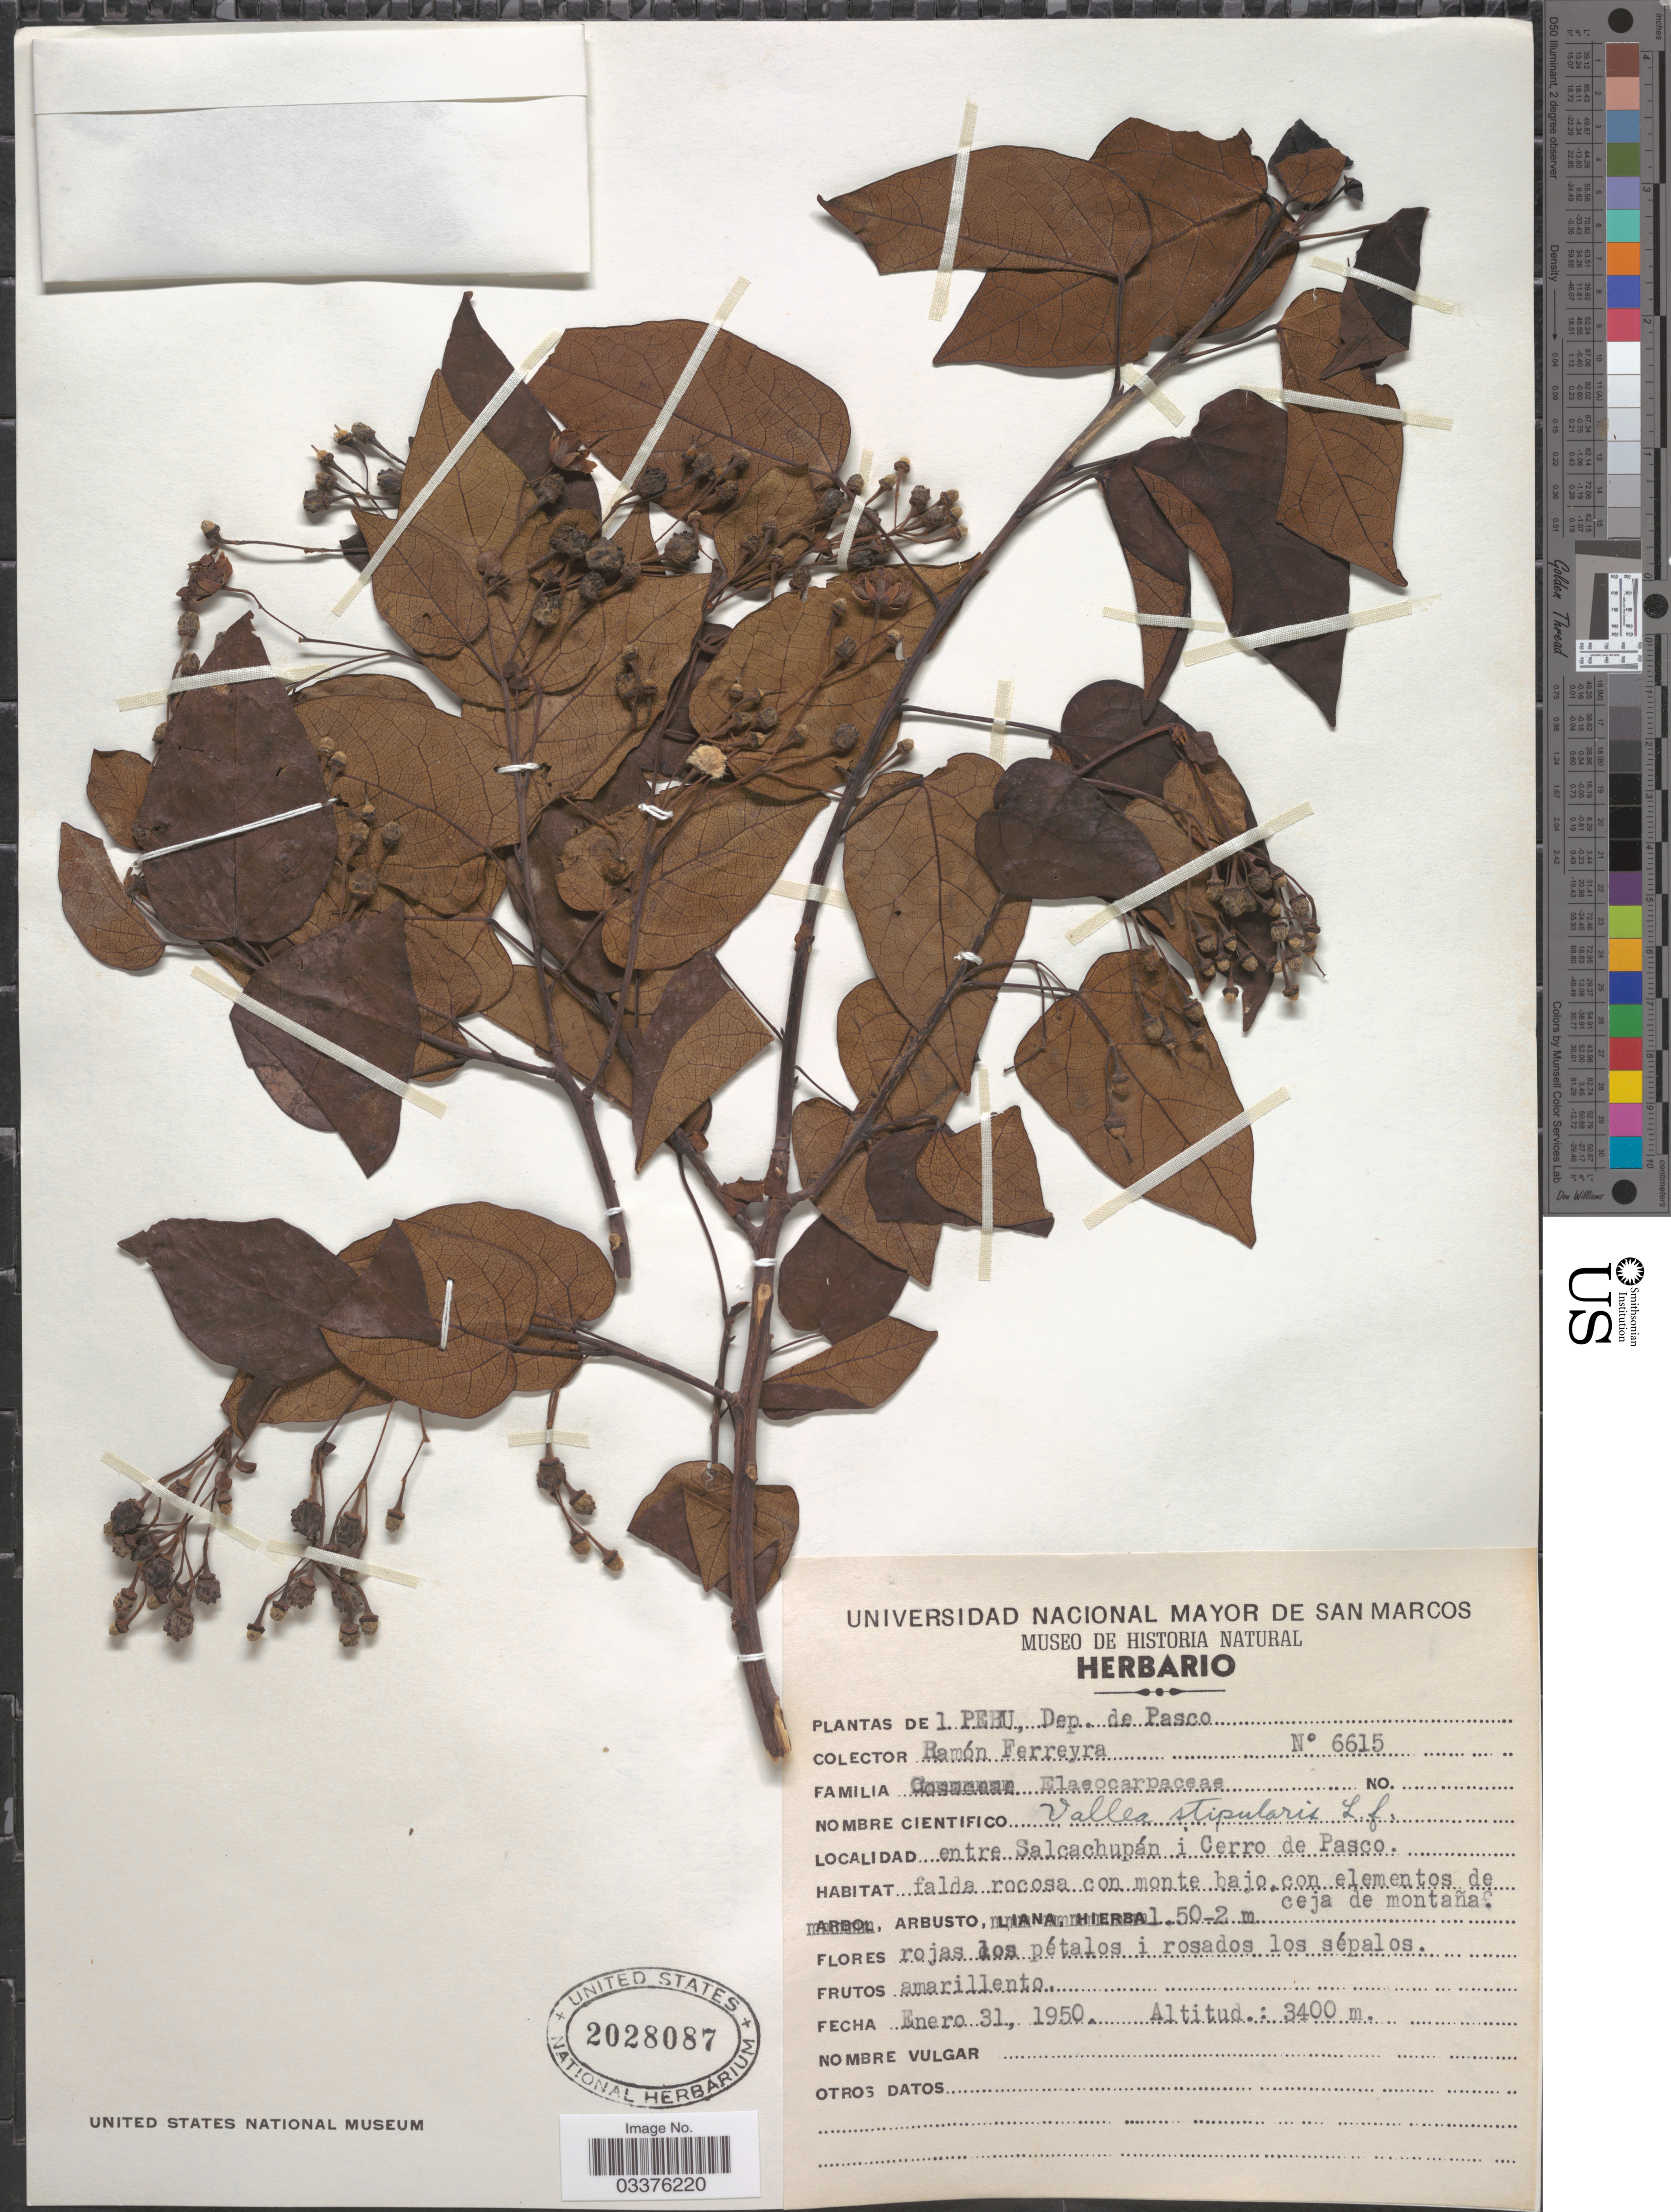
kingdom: Plantae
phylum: Tracheophyta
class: Magnoliopsida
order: Oxalidales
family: Elaeocarpaceae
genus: Vallea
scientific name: Vallea stipularis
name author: L. f.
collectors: R. A. Ferreyra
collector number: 6615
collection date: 1950-01-31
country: Peru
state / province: Pasco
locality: Dep. de Paco, entre Salcachupán i Cerro de Pasco.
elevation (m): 3400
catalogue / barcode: US 2028087